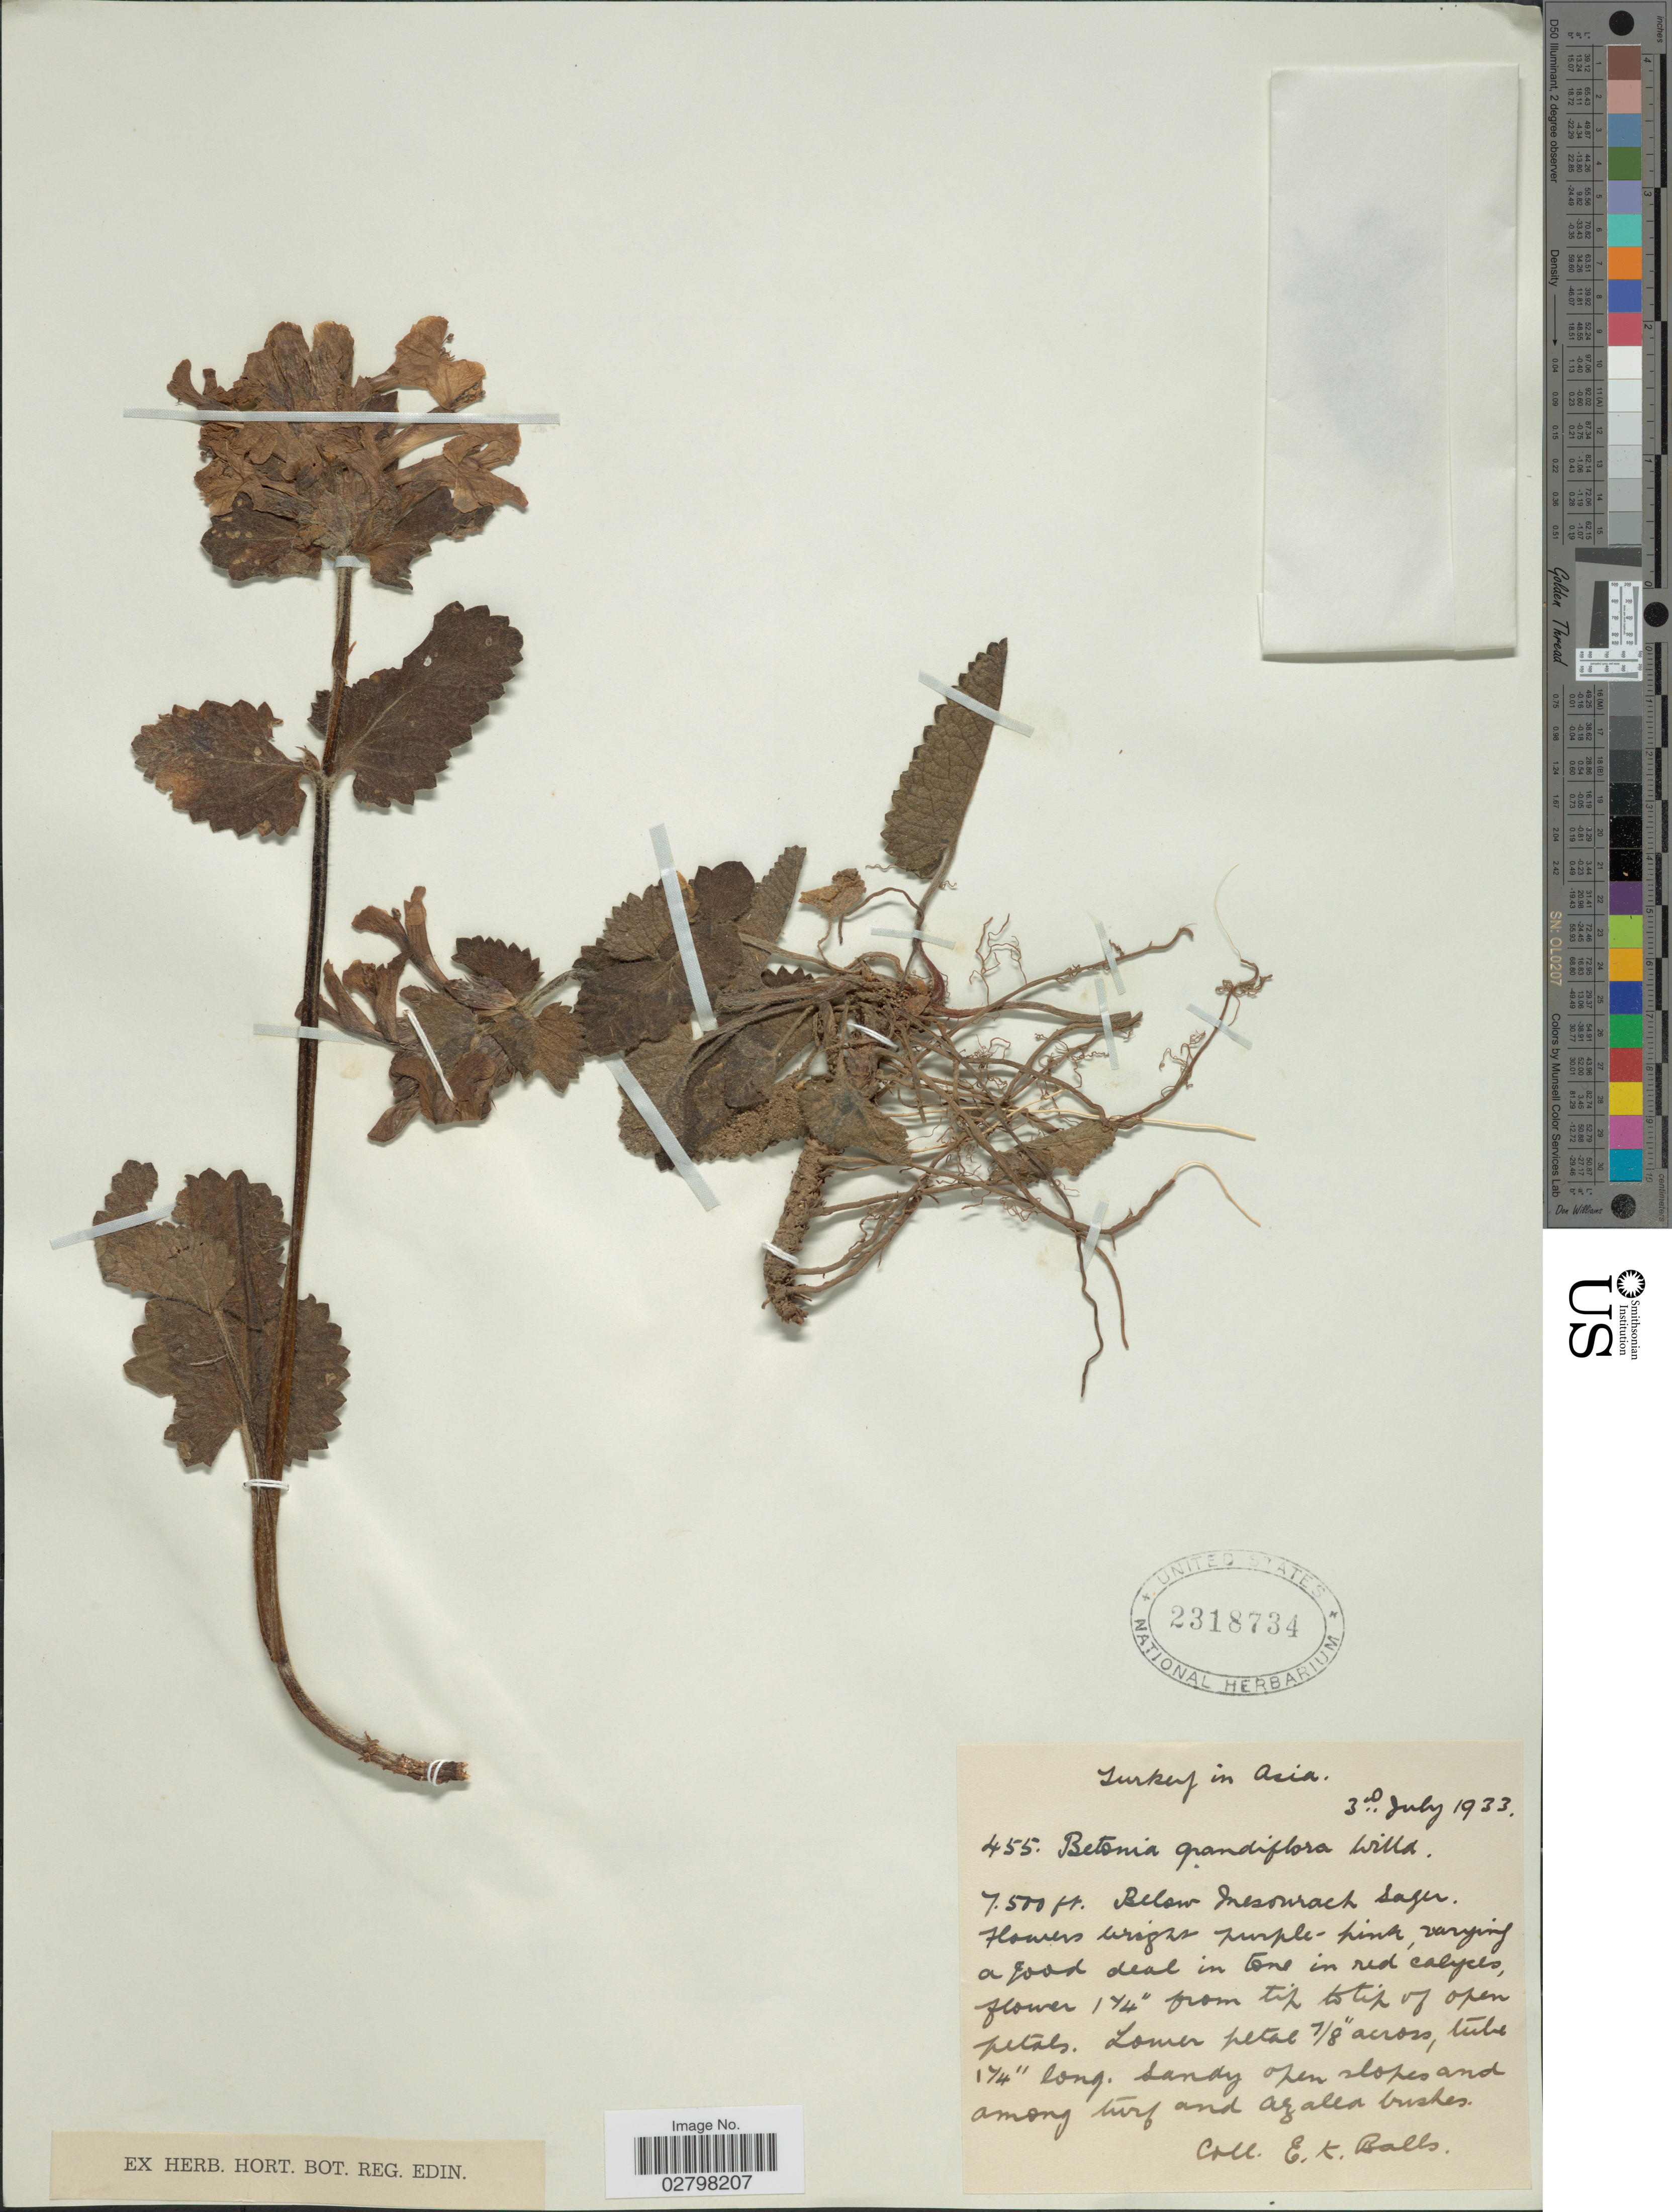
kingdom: Plantae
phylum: Tracheophyta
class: Magnoliopsida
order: Lamiales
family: Lamiaceae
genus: Betonica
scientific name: Betonica grandiflora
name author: Stephan ex Willd.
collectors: E. K. Balls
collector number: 455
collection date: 1933-07-03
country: Turkey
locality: Turkey in Asia. below Mesonrach Sager. [interpreted]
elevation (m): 2286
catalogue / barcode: US 2318734